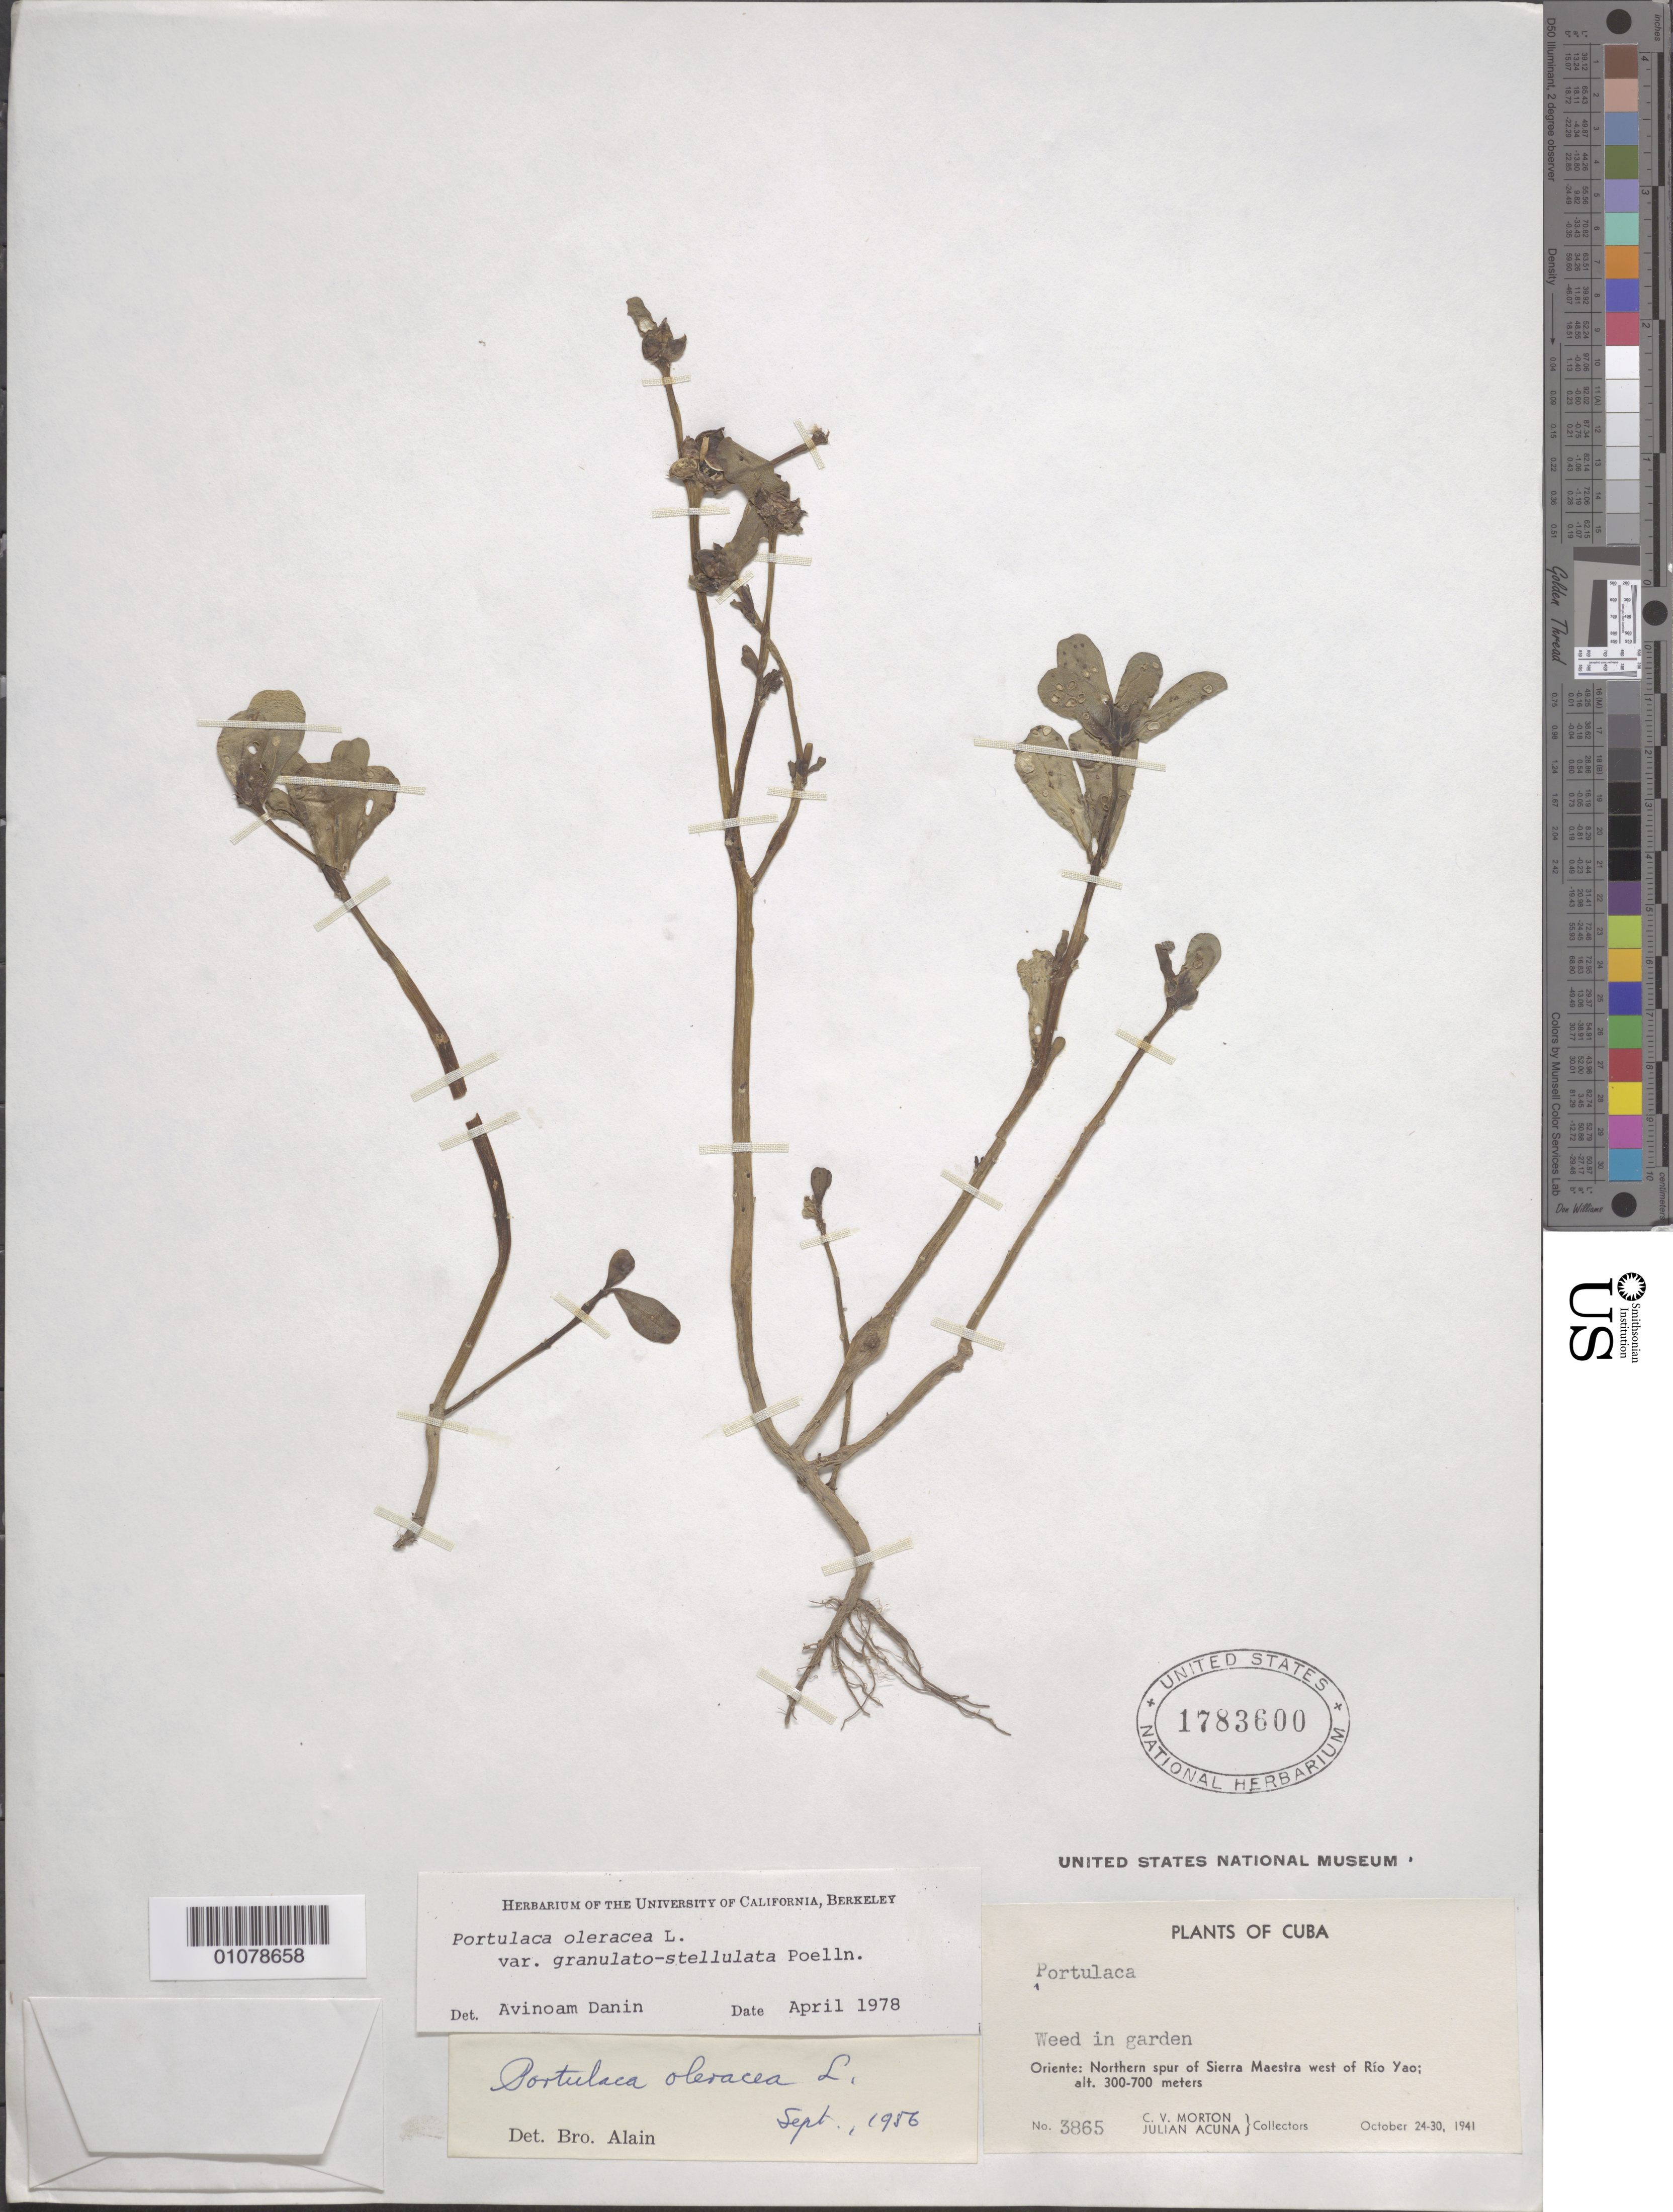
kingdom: Plantae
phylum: Tracheophyta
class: Magnoliopsida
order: Caryophyllales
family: Portulacaceae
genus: Portulaca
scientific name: Portulaca oleracea subsp. granulatostellulata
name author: (Poelln.) Danin & H.G. Baker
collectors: C. V. Morton & J. Acuña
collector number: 3865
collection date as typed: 24 Oct 1941 to 30 Oct 1941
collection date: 1941-10-24/1941-10-30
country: Cuba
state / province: Oriente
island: Cuba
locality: Oriente: N spur of sierra Maestra W of Rio Yao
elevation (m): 300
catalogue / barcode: US 1783600